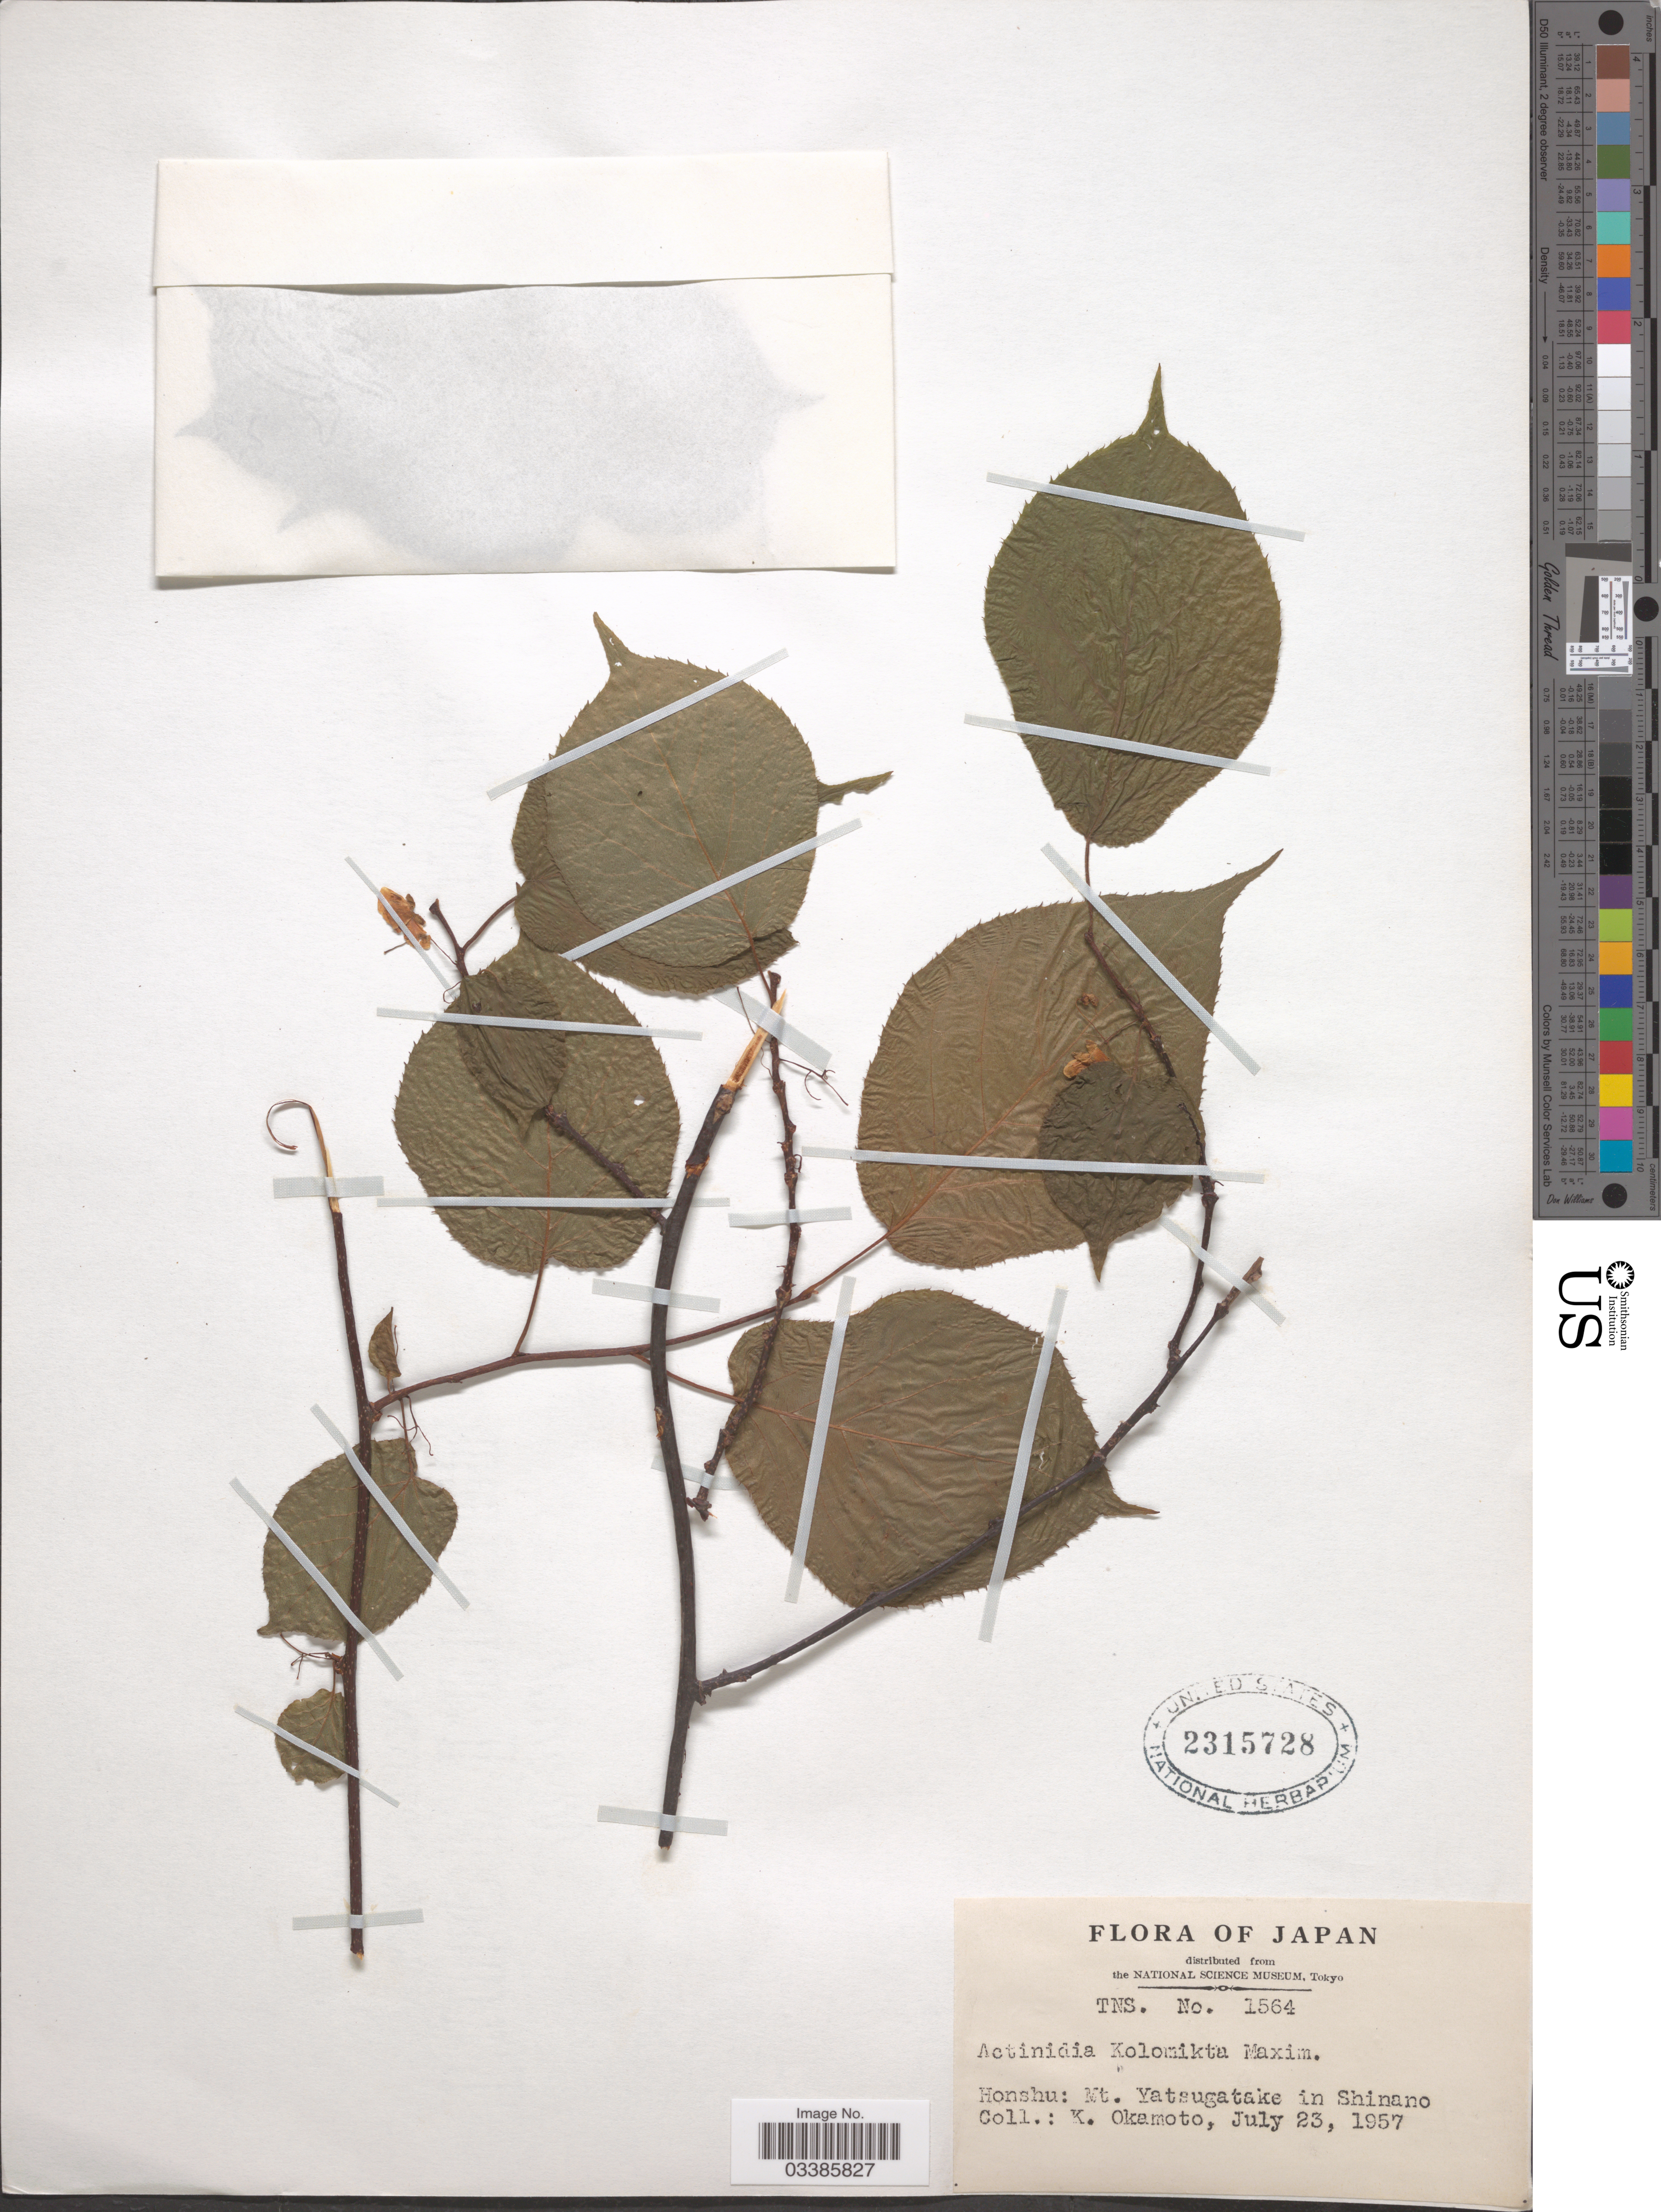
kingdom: Plantae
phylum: Tracheophyta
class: Magnoliopsida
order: Ericales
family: Actinidiaceae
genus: Actinidia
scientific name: Actinidia kolomikta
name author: (Rupr. & Maxim.) Maxim.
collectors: K. Okamoto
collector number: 1564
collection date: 1957-07-23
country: Japan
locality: Honshu: Mt. Yatsugatake in Shinano.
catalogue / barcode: US 2315728